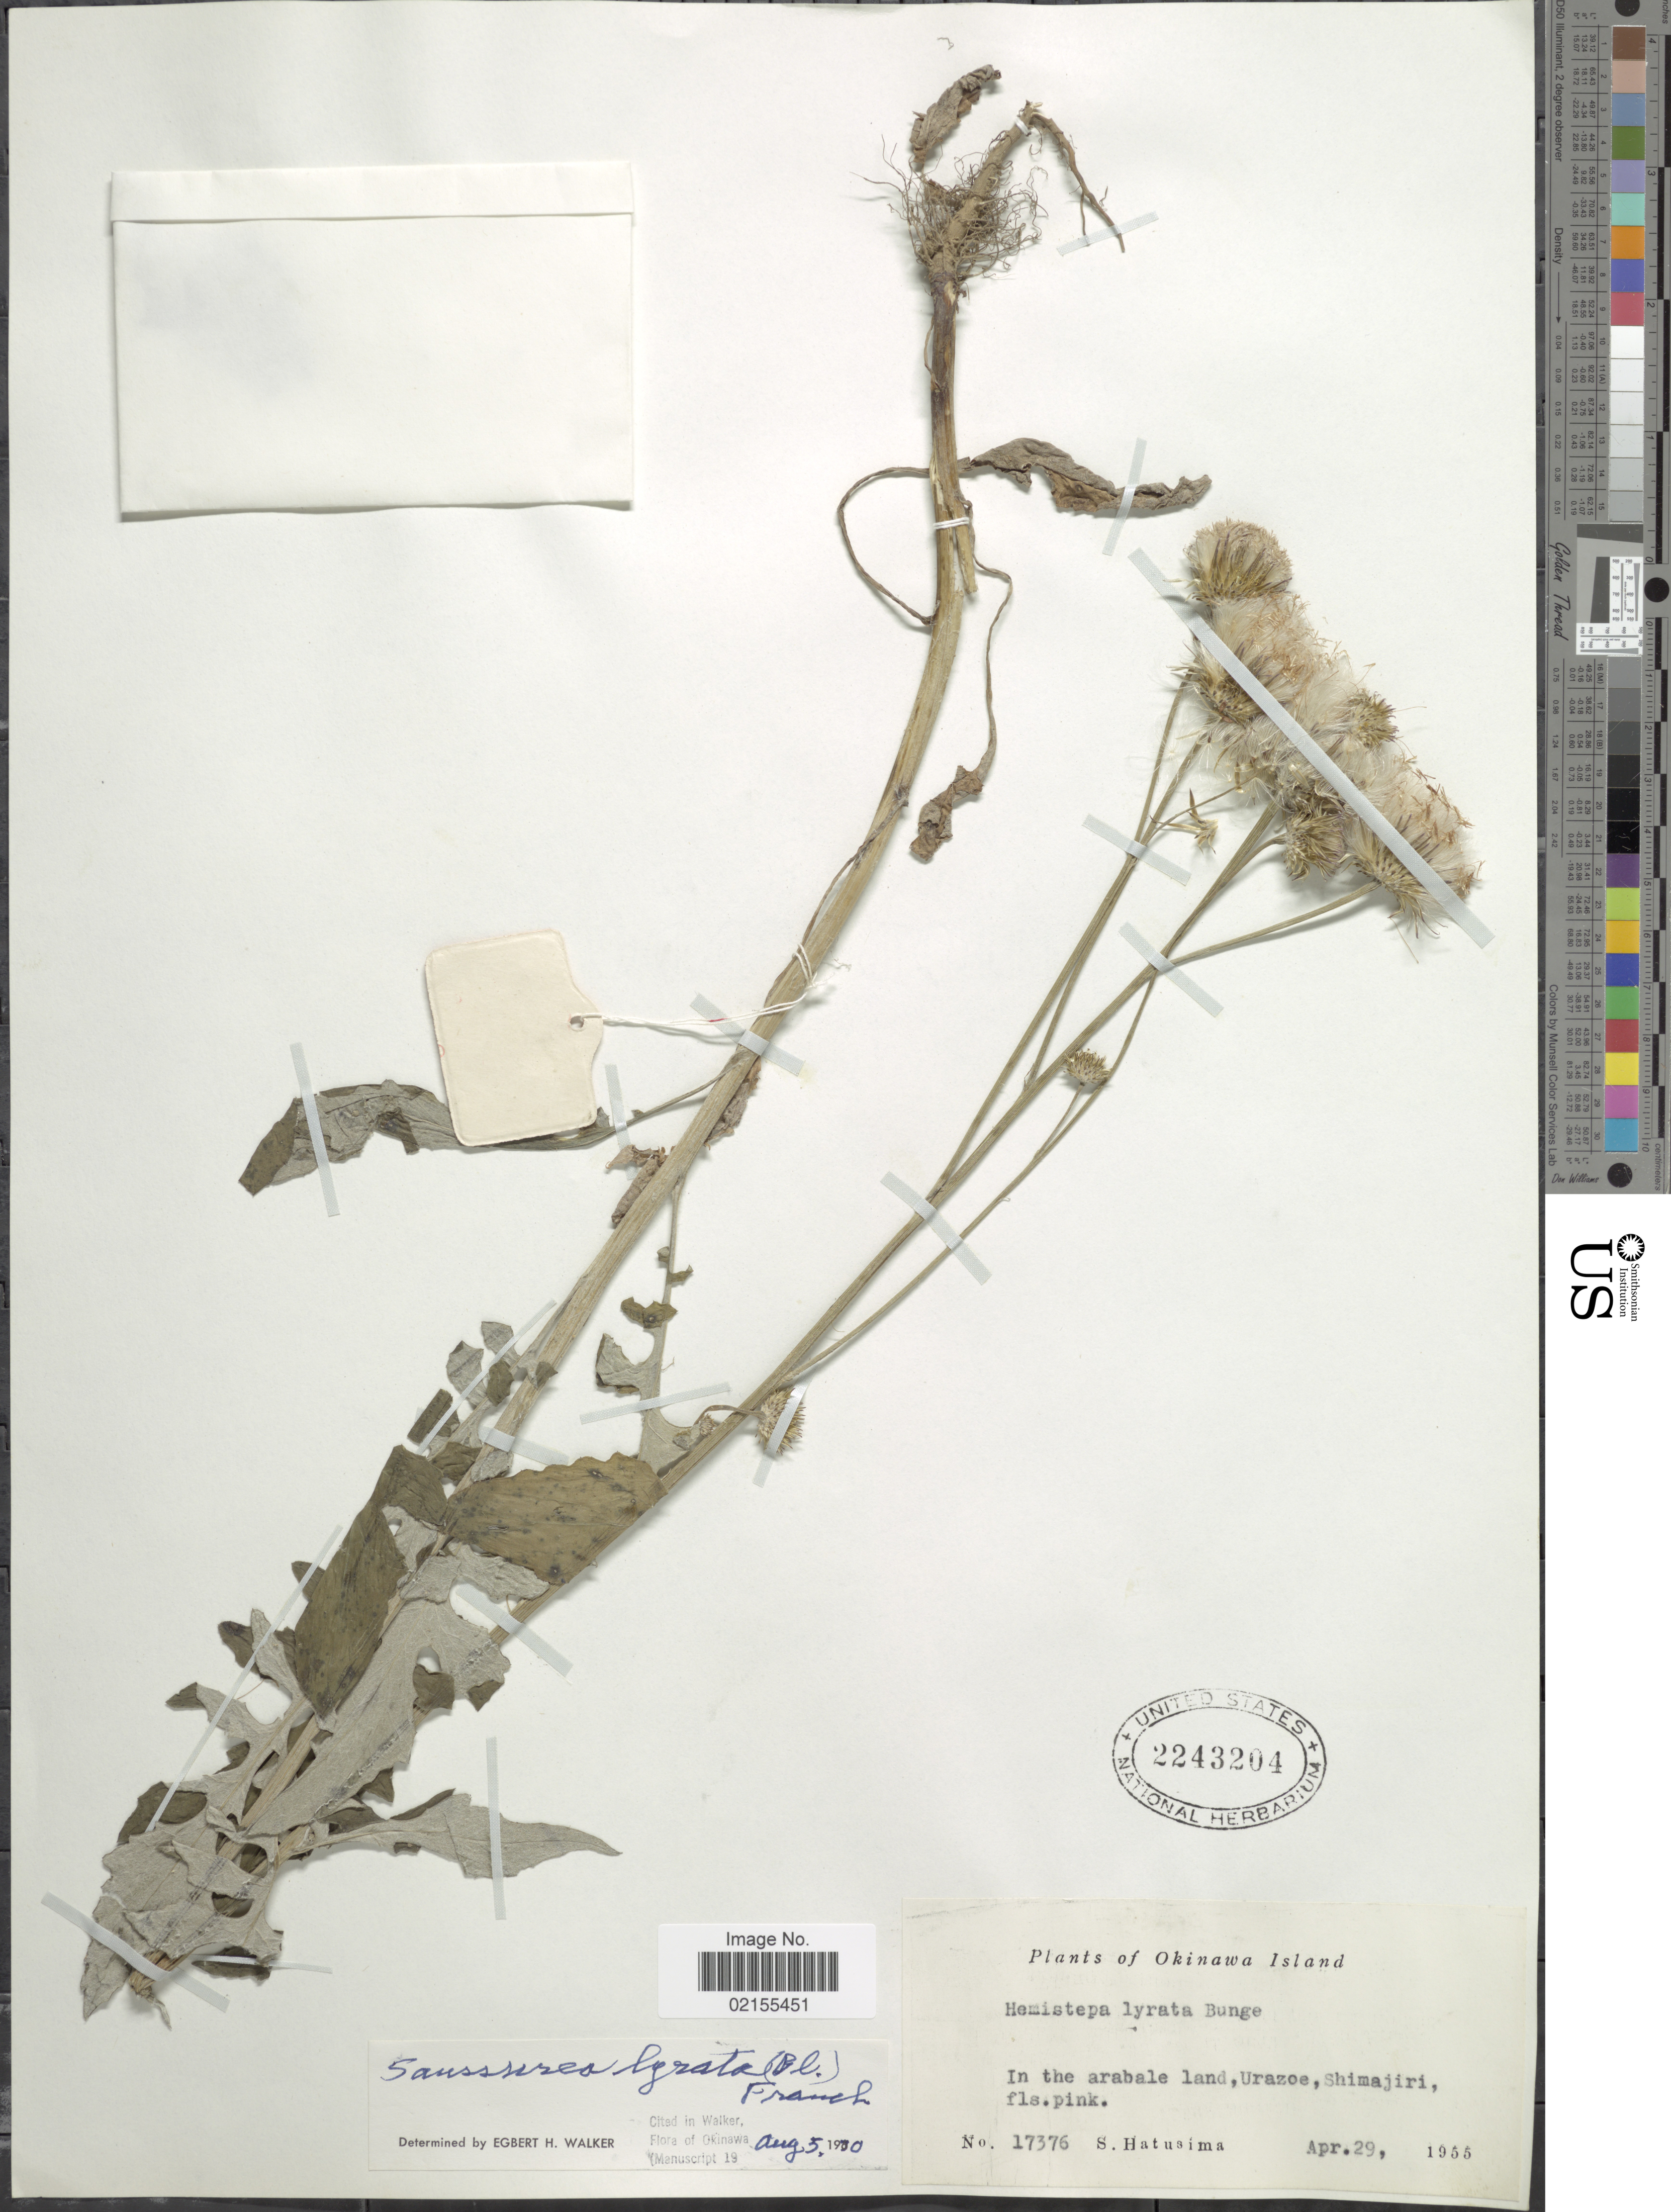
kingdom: Plantae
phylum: Tracheophyta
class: Magnoliopsida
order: Asterales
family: Asteraceae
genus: Hemistepta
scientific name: Hemistepta lyrata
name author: Bunge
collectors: S. Hatusima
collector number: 17376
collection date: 1955-04-29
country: Japan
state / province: Okinawa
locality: Okinawa Island, Urazoe, Shimajiri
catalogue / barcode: US 2243204